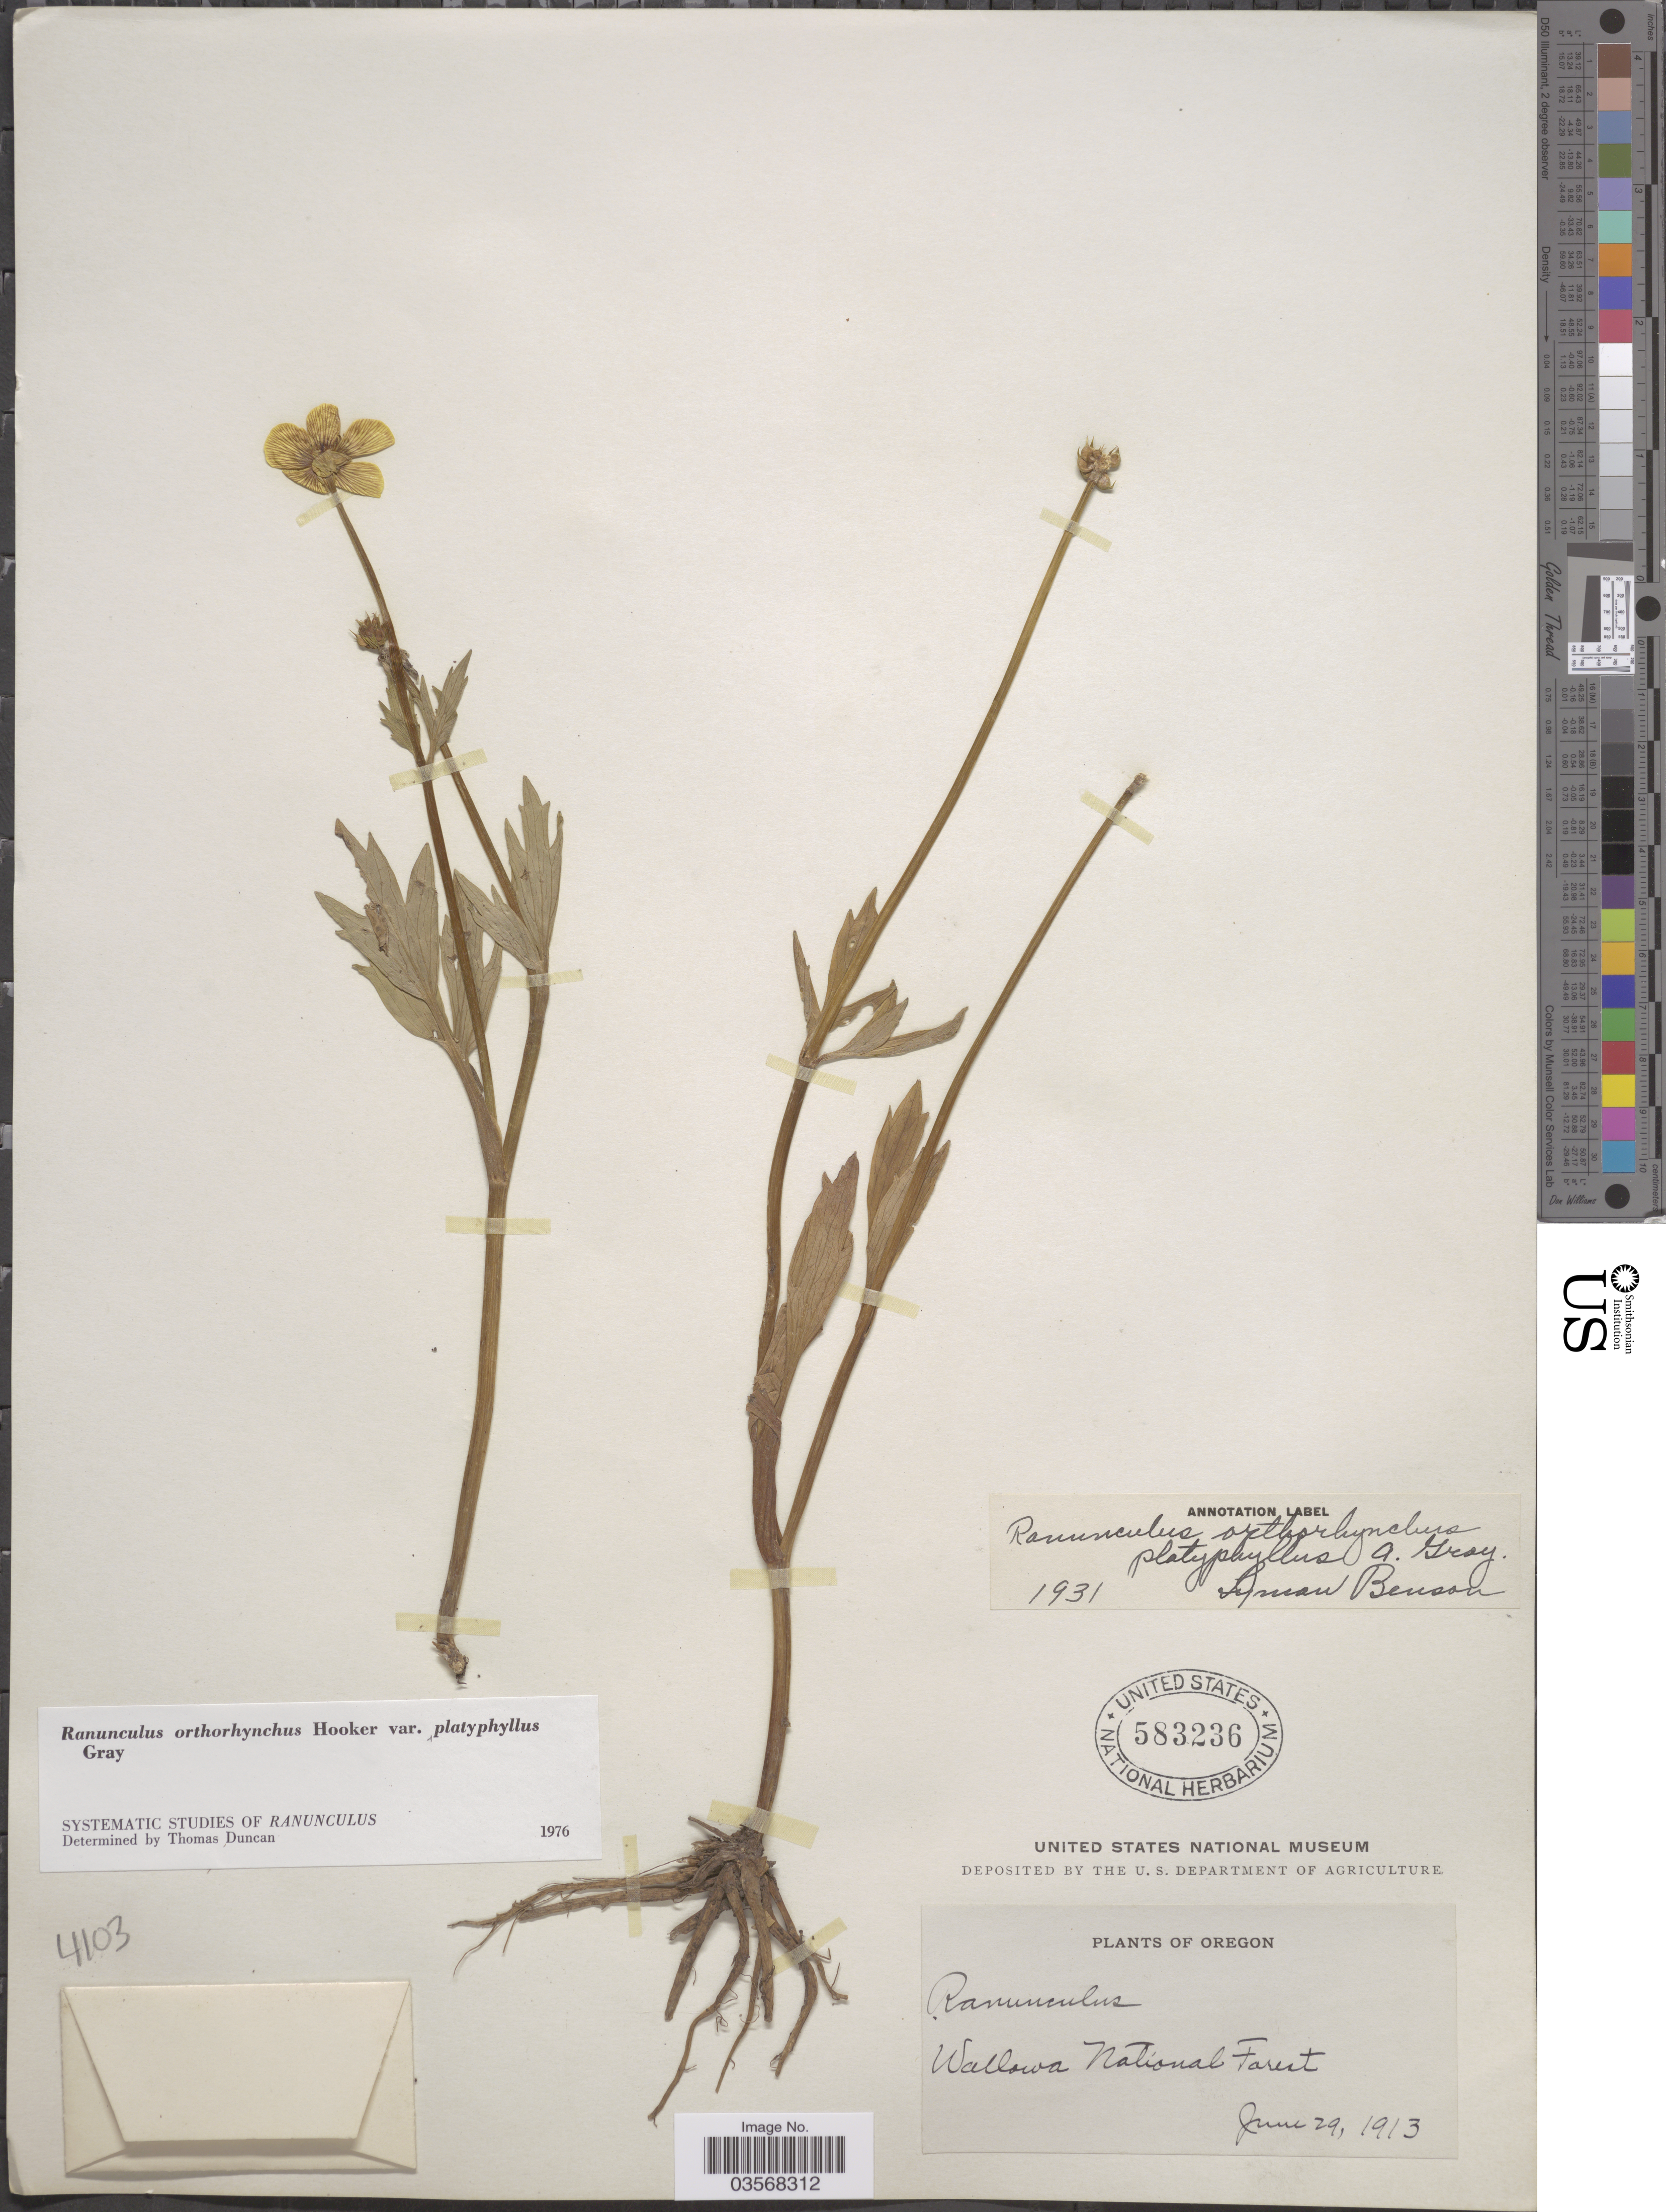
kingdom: Plantae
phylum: Tracheophyta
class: Magnoliopsida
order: Ranunculales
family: Ranunculaceae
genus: Ranunculus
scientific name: Ranunculus orthorhynchus var. platyphyllus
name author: A. Gray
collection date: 1913-06-29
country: United States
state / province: Oregon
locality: Wallowa National Forest.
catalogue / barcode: US 583236